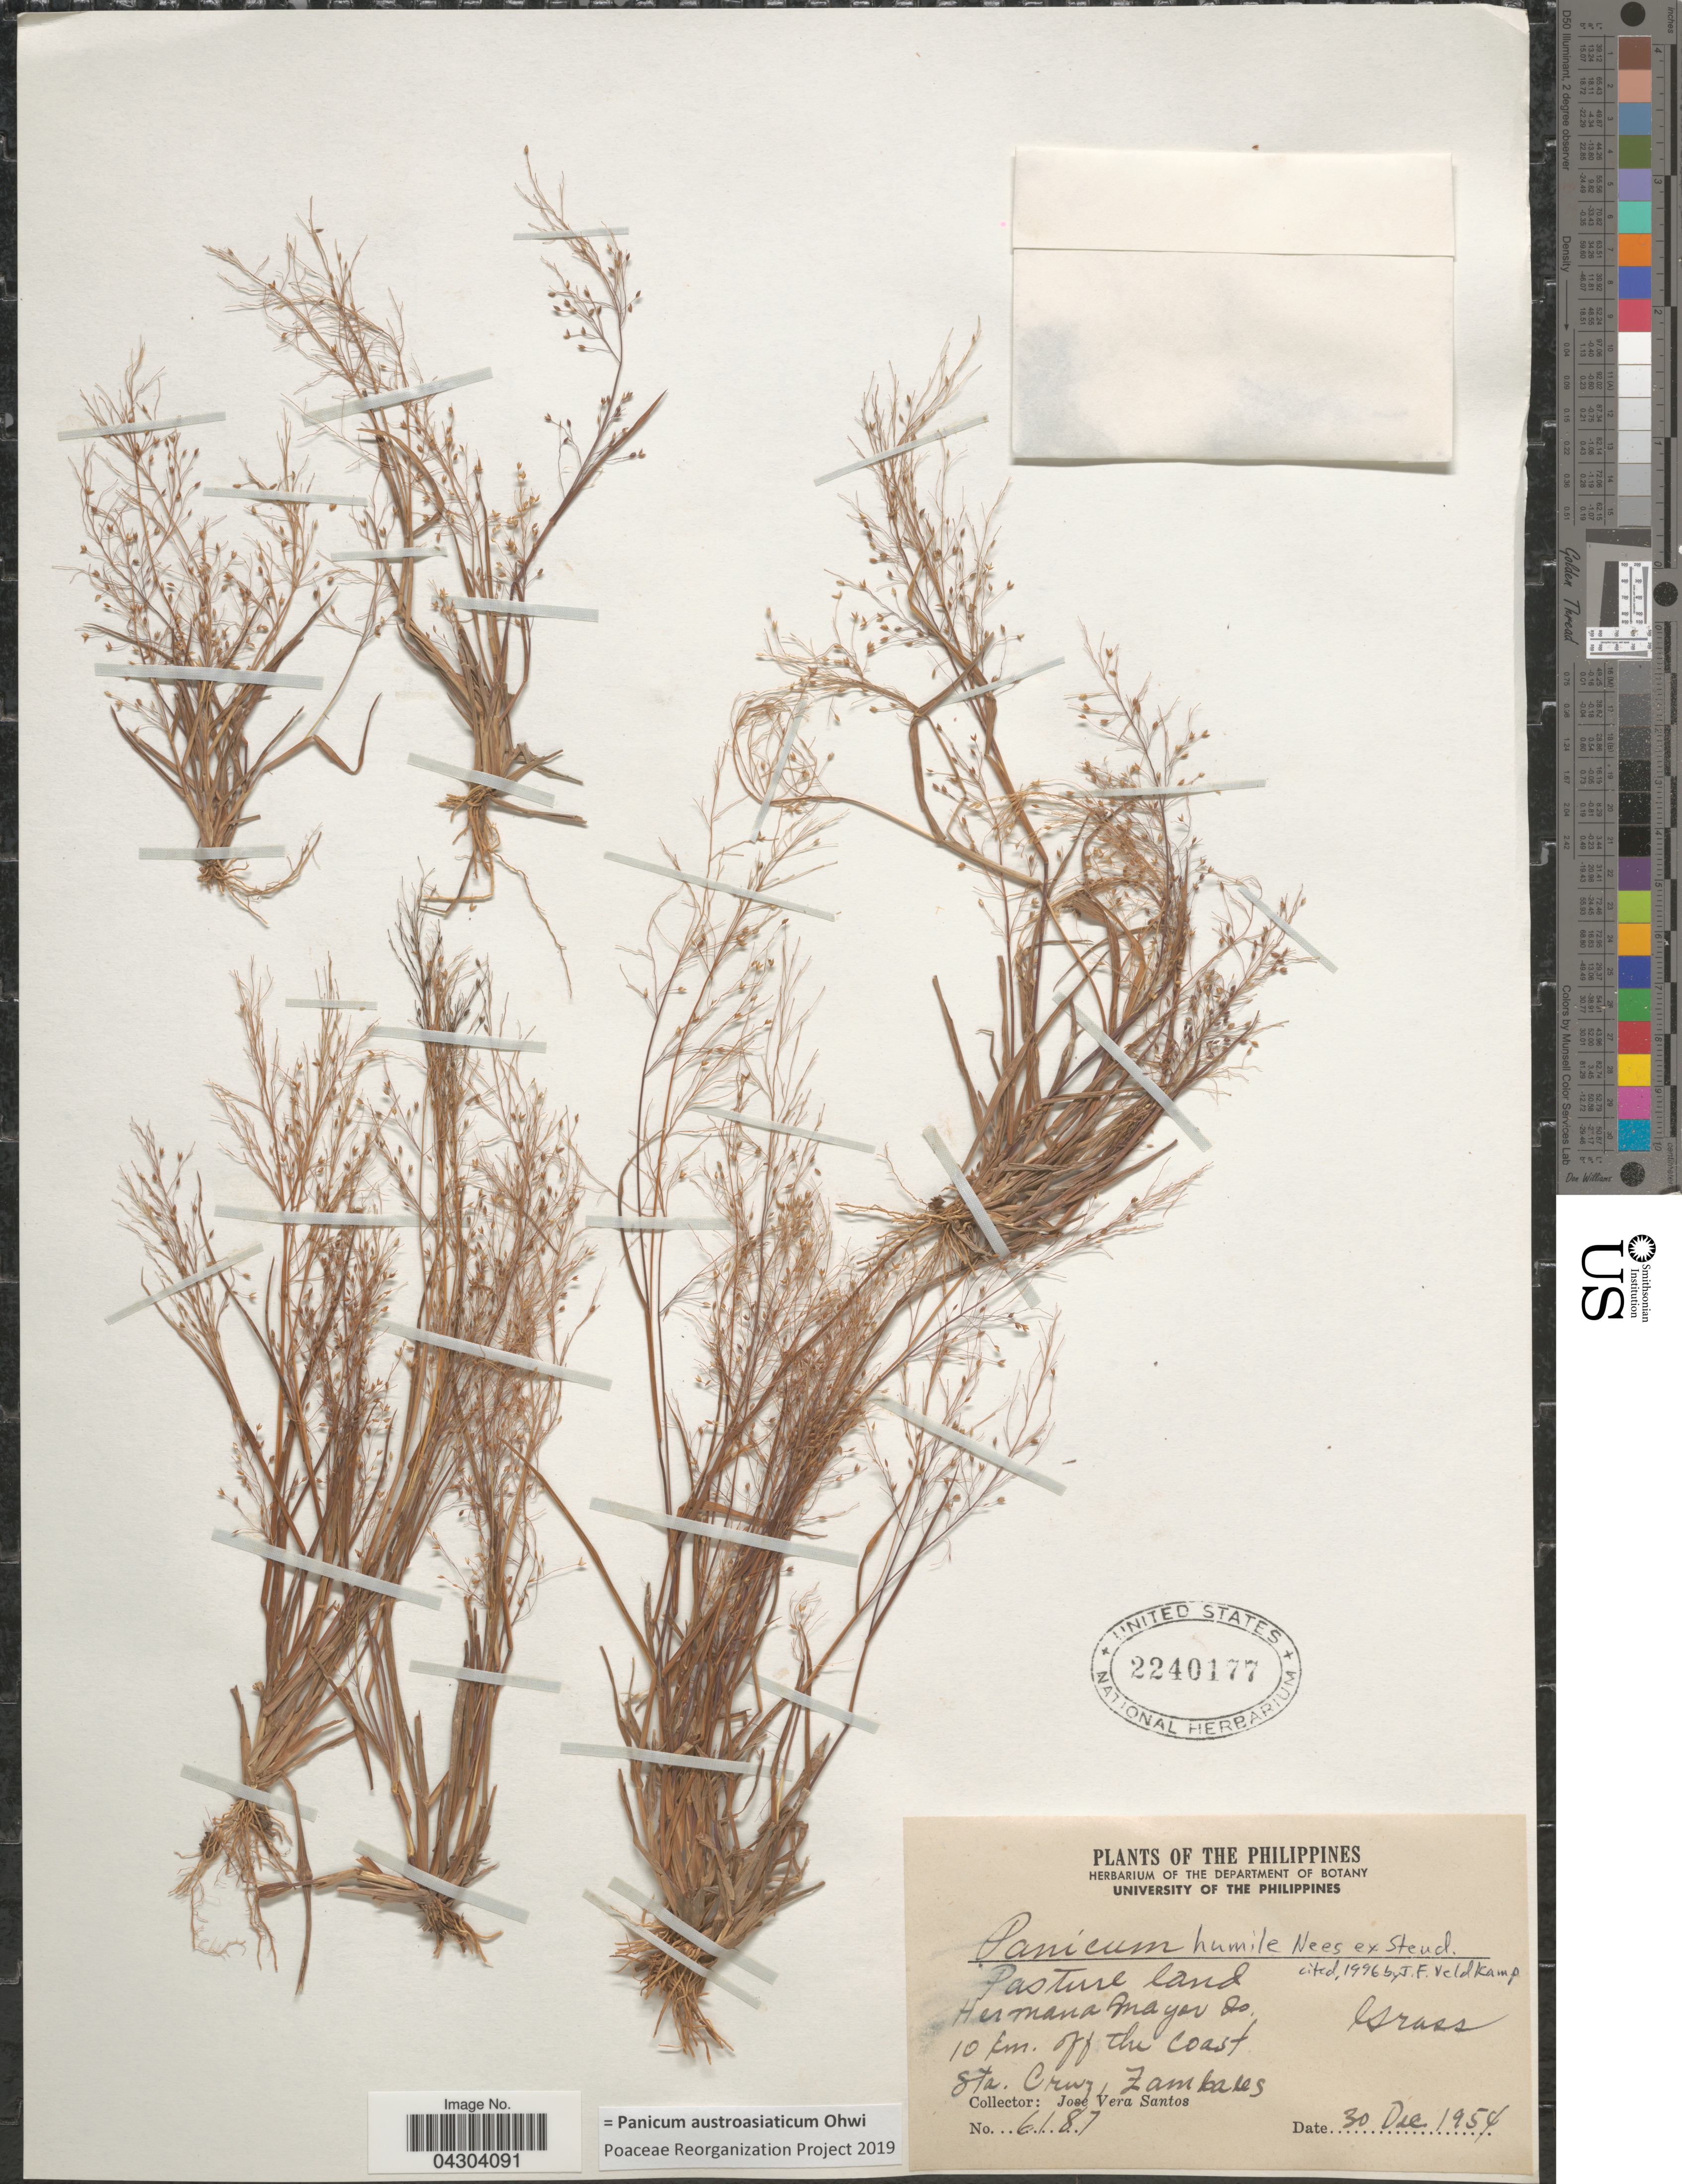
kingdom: Plantae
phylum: Tracheophyta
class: Liliopsida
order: Poales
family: Poaceae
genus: Panicum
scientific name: Panicum austroasiaticum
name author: Ohwi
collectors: J. Vera Santos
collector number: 6187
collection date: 1954-12-30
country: Philippines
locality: Hermana Mayor Is. 10 km. off the coast Sta. Cruz, Zambales.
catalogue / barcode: US 2240177